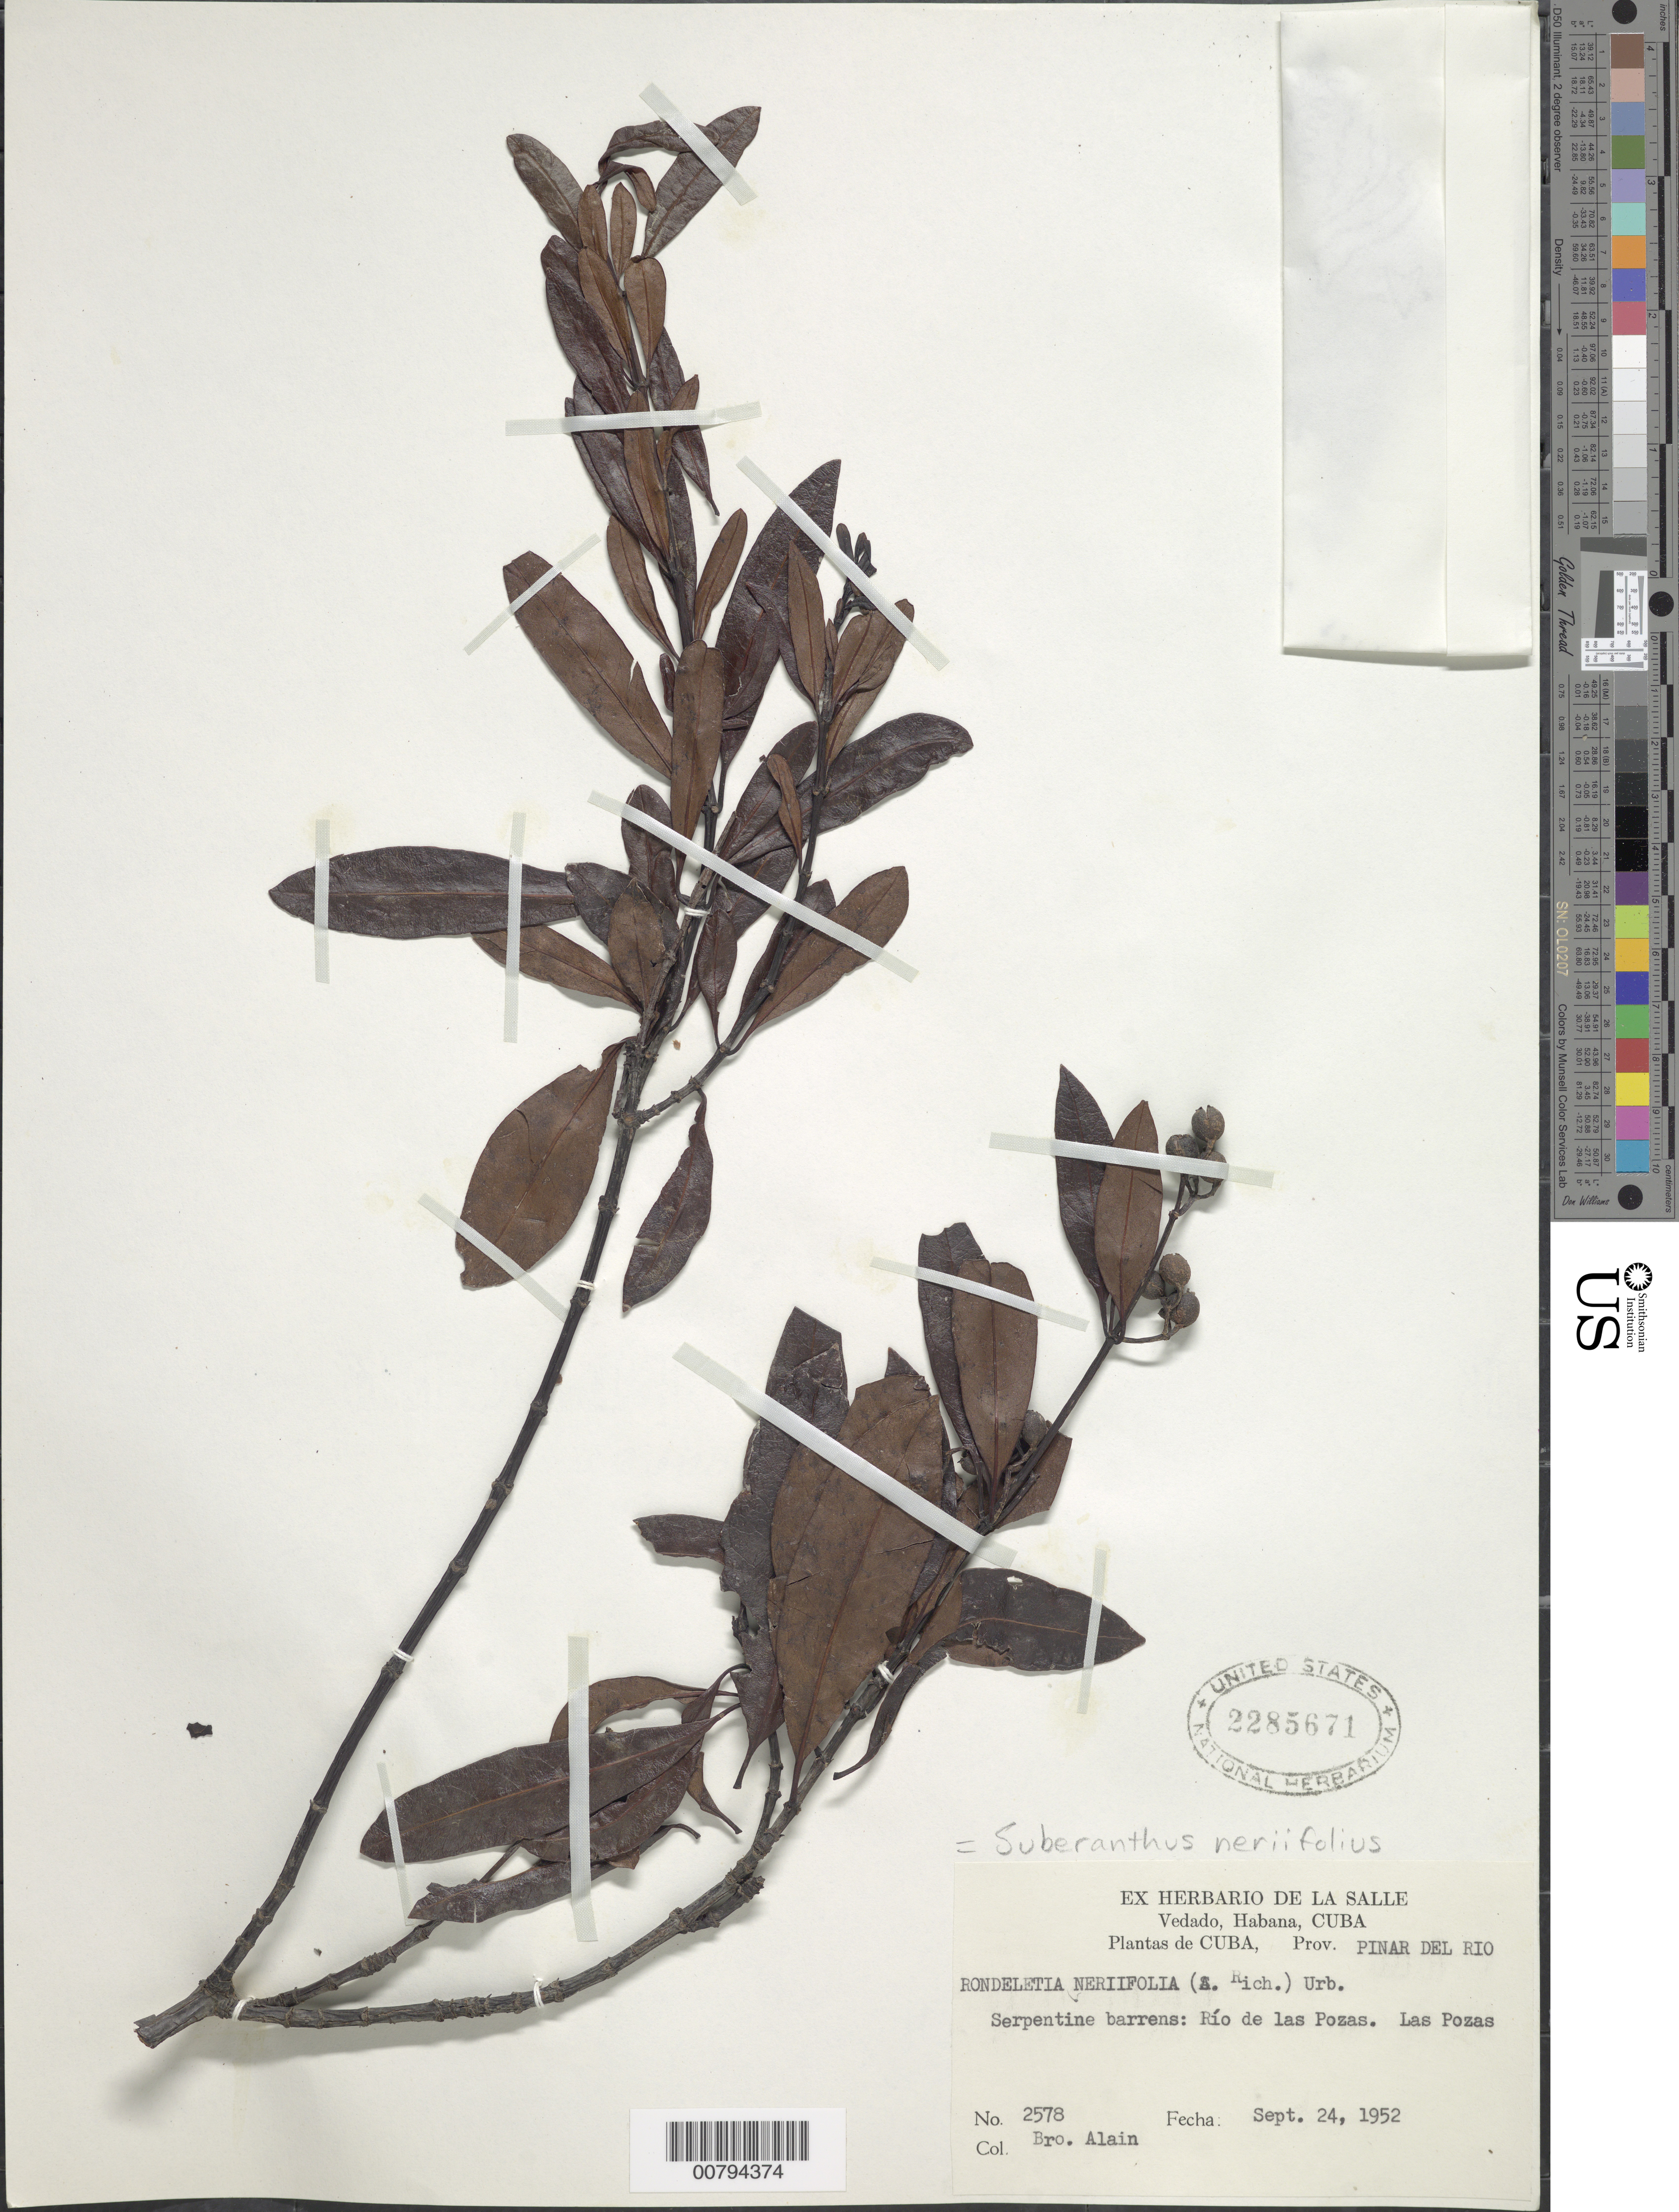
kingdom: Plantae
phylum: Tracheophyta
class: Magnoliopsida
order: Gentianales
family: Rubiaceae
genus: Suberanthus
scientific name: Suberanthus neriifolius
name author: (A. Rich.) Borhidi & Fernández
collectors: A. H. Liogier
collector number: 2578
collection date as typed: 24 Sep 1952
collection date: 1952-09-24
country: Cuba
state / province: Pinar del Río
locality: Rio de las Pozas. Las Pozas.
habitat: Serpentine Barrens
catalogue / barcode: US 2285671